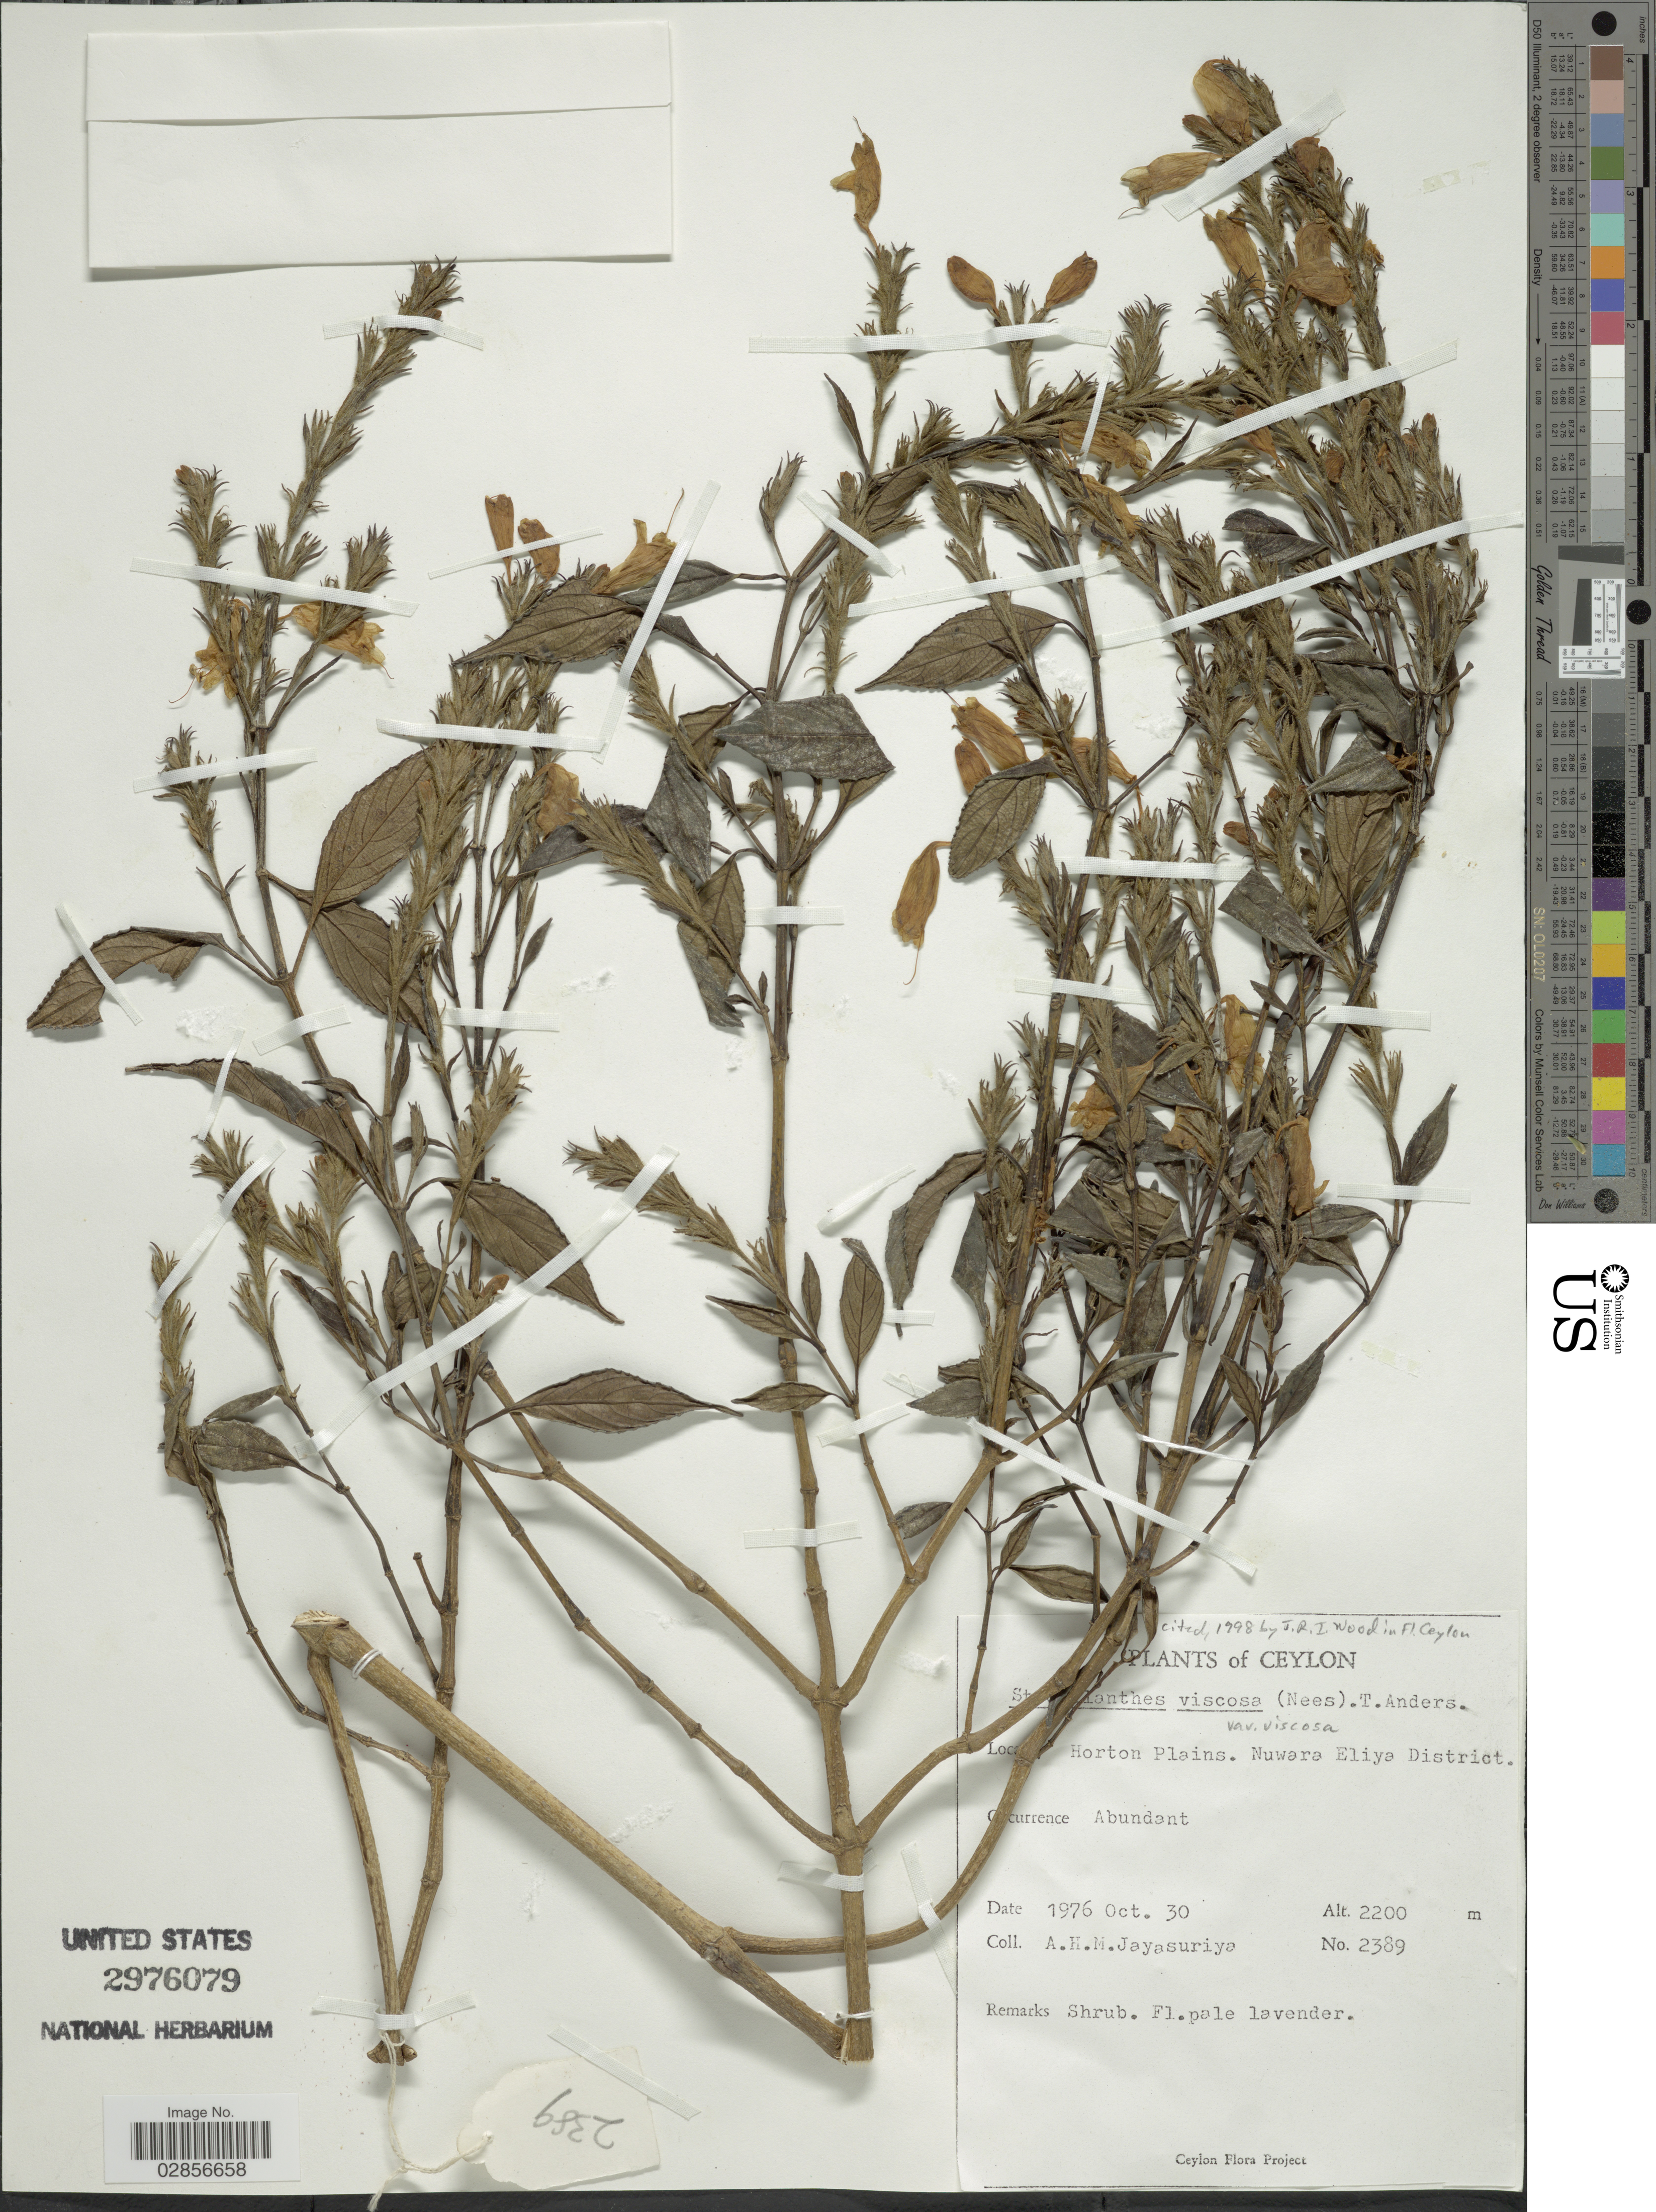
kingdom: Plantae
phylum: Tracheophyta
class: Magnoliopsida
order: Lamiales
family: Acanthaceae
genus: Strobilanthes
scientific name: Strobilanthes viscosa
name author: T. Anderson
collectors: A. H. Jayasuriya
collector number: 2389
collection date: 1976-10-30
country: Sri Lanka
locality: Ceylon, Horton Plains. Nuwara Eliya District.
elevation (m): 2200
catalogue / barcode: US 2976079